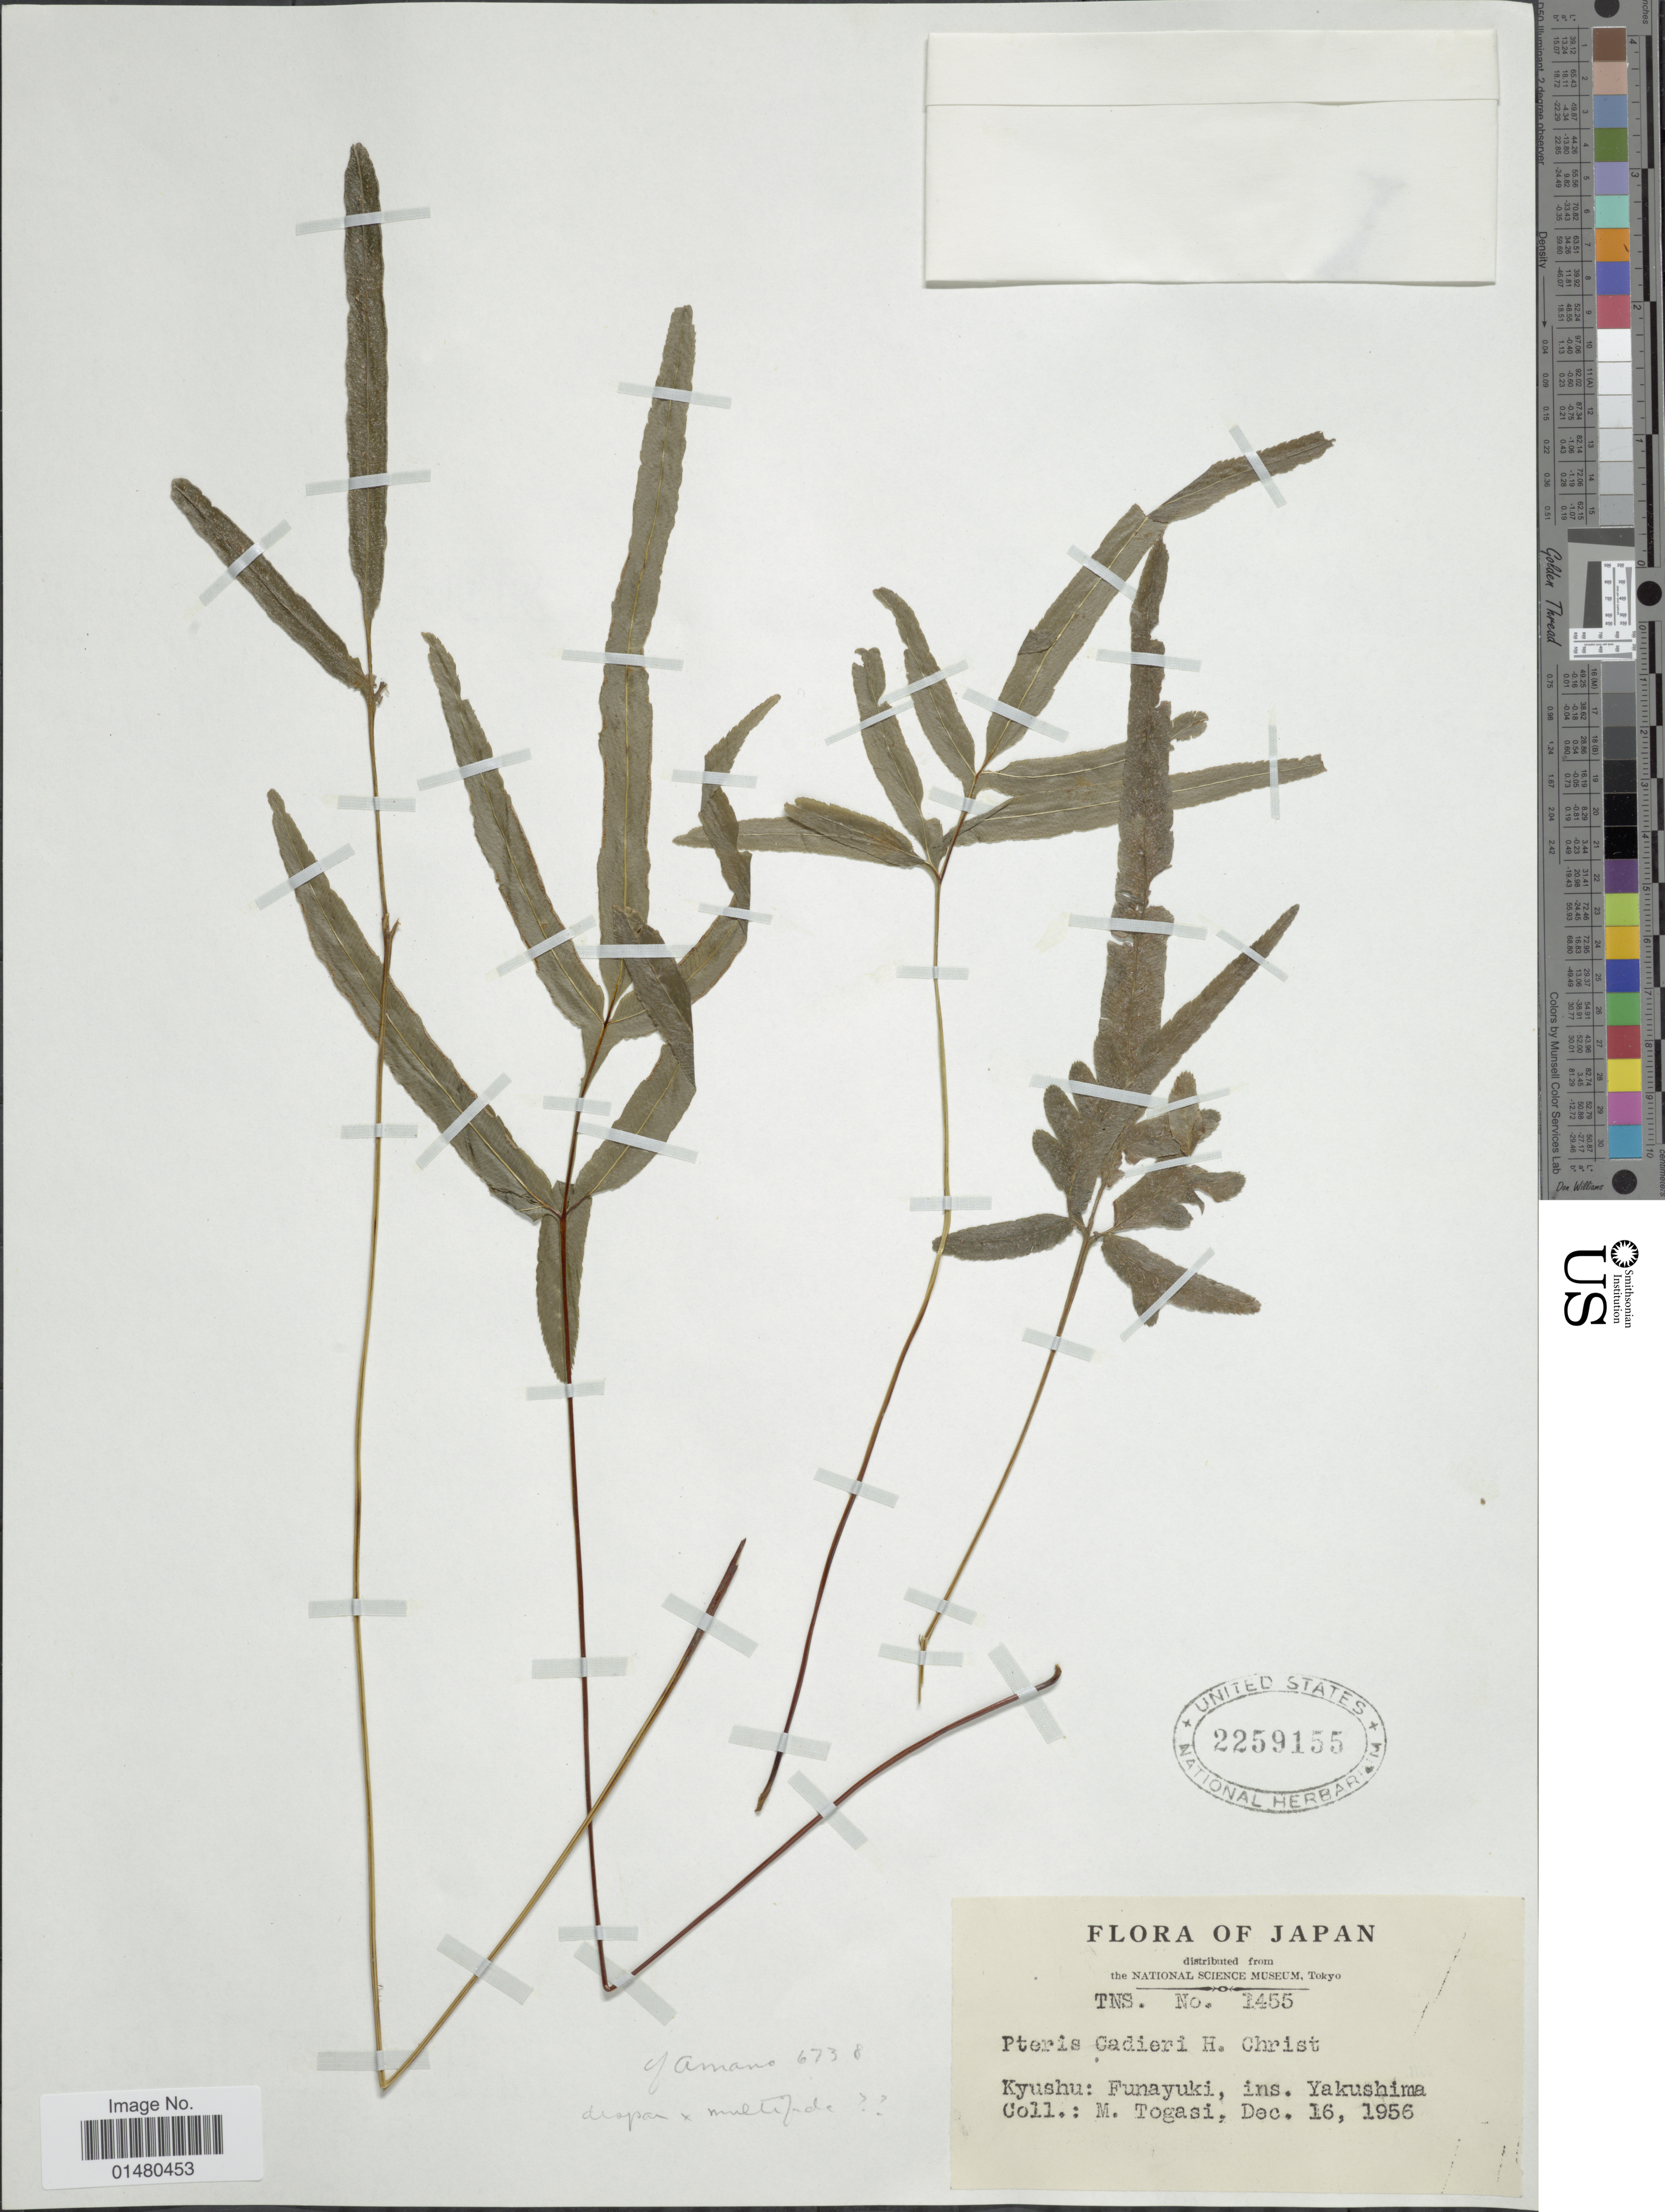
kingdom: Plantae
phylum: Tracheophyta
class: Polypodiopsida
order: Polypodiales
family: Pteridaceae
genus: Pteris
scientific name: Pteris dispar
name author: Kunze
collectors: M. Togashi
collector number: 1455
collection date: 1956-12-16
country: Japan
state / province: Kagosima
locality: Funayuki, ins Yakushima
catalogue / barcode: US 2259155